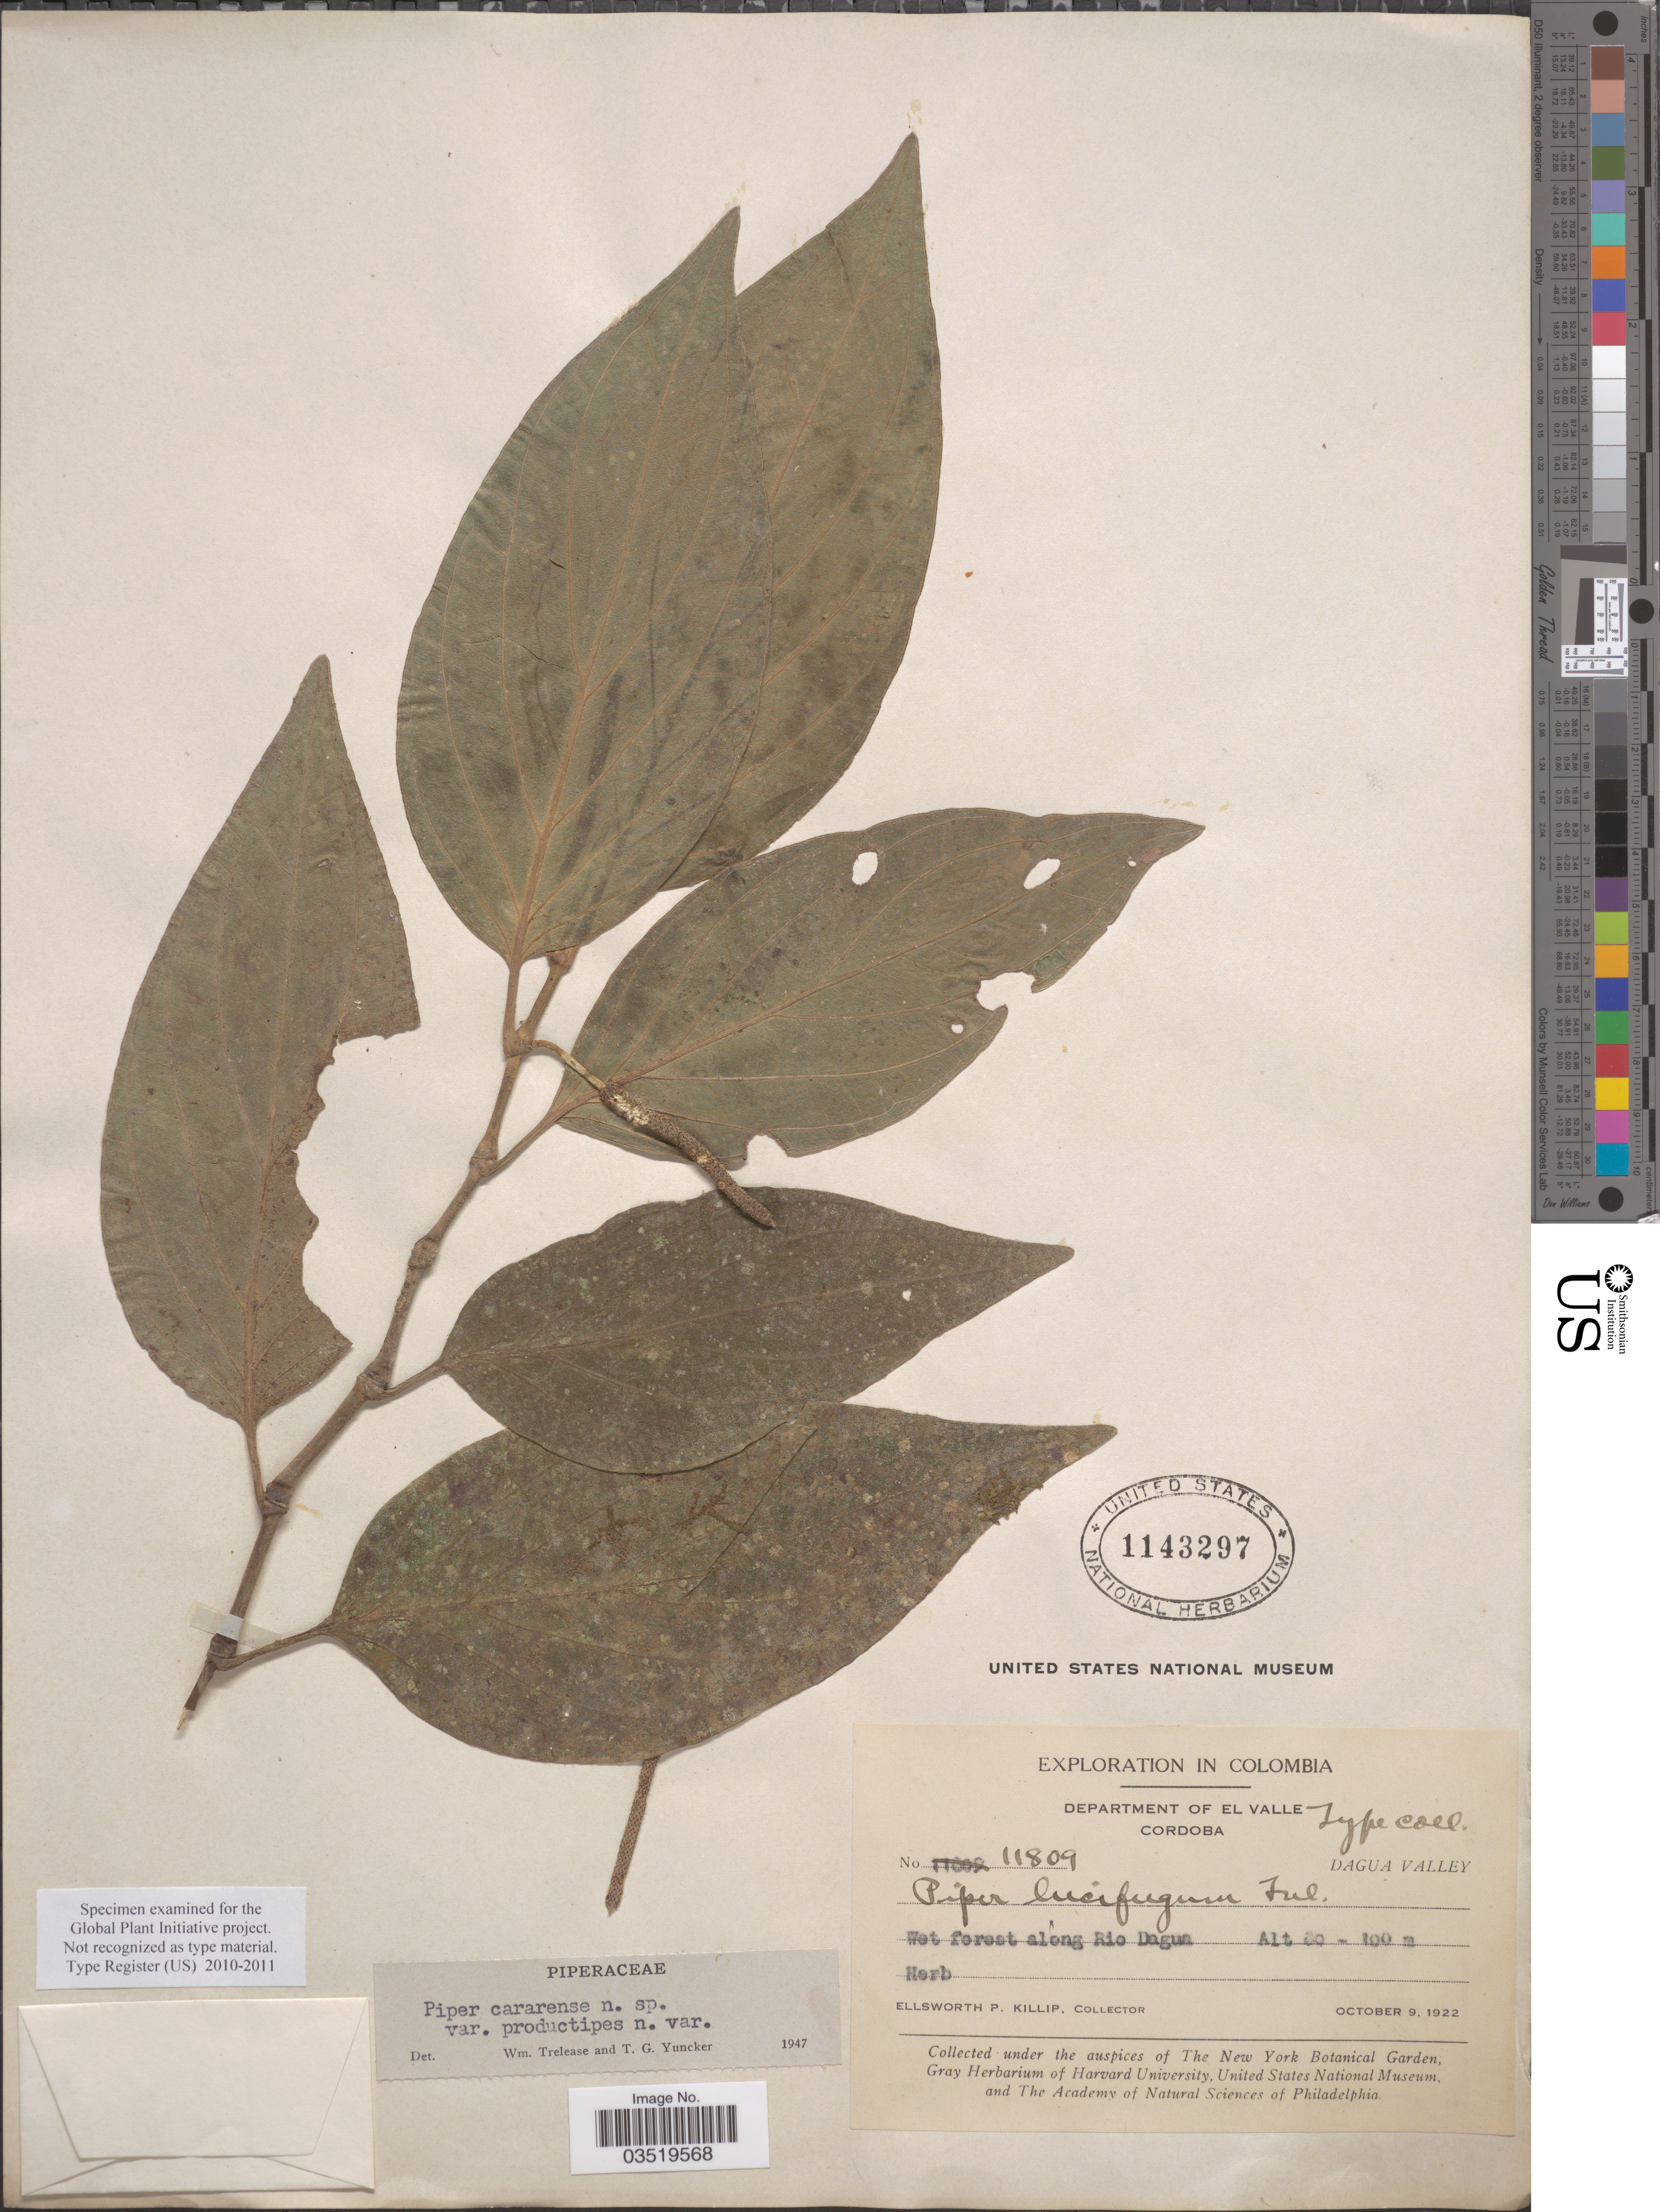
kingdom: Plantae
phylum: Tracheophyta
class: Magnoliopsida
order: Piperales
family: Piperaceae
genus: Piper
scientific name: Piper cararense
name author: Trel. & Yunck.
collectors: E. P. Killip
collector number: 11809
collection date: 1922-10-09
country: Colombia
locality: Department of El Valle, Cordoba. Dagua Valley. Wet forest along Rio Dagua.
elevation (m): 80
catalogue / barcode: US 1143297